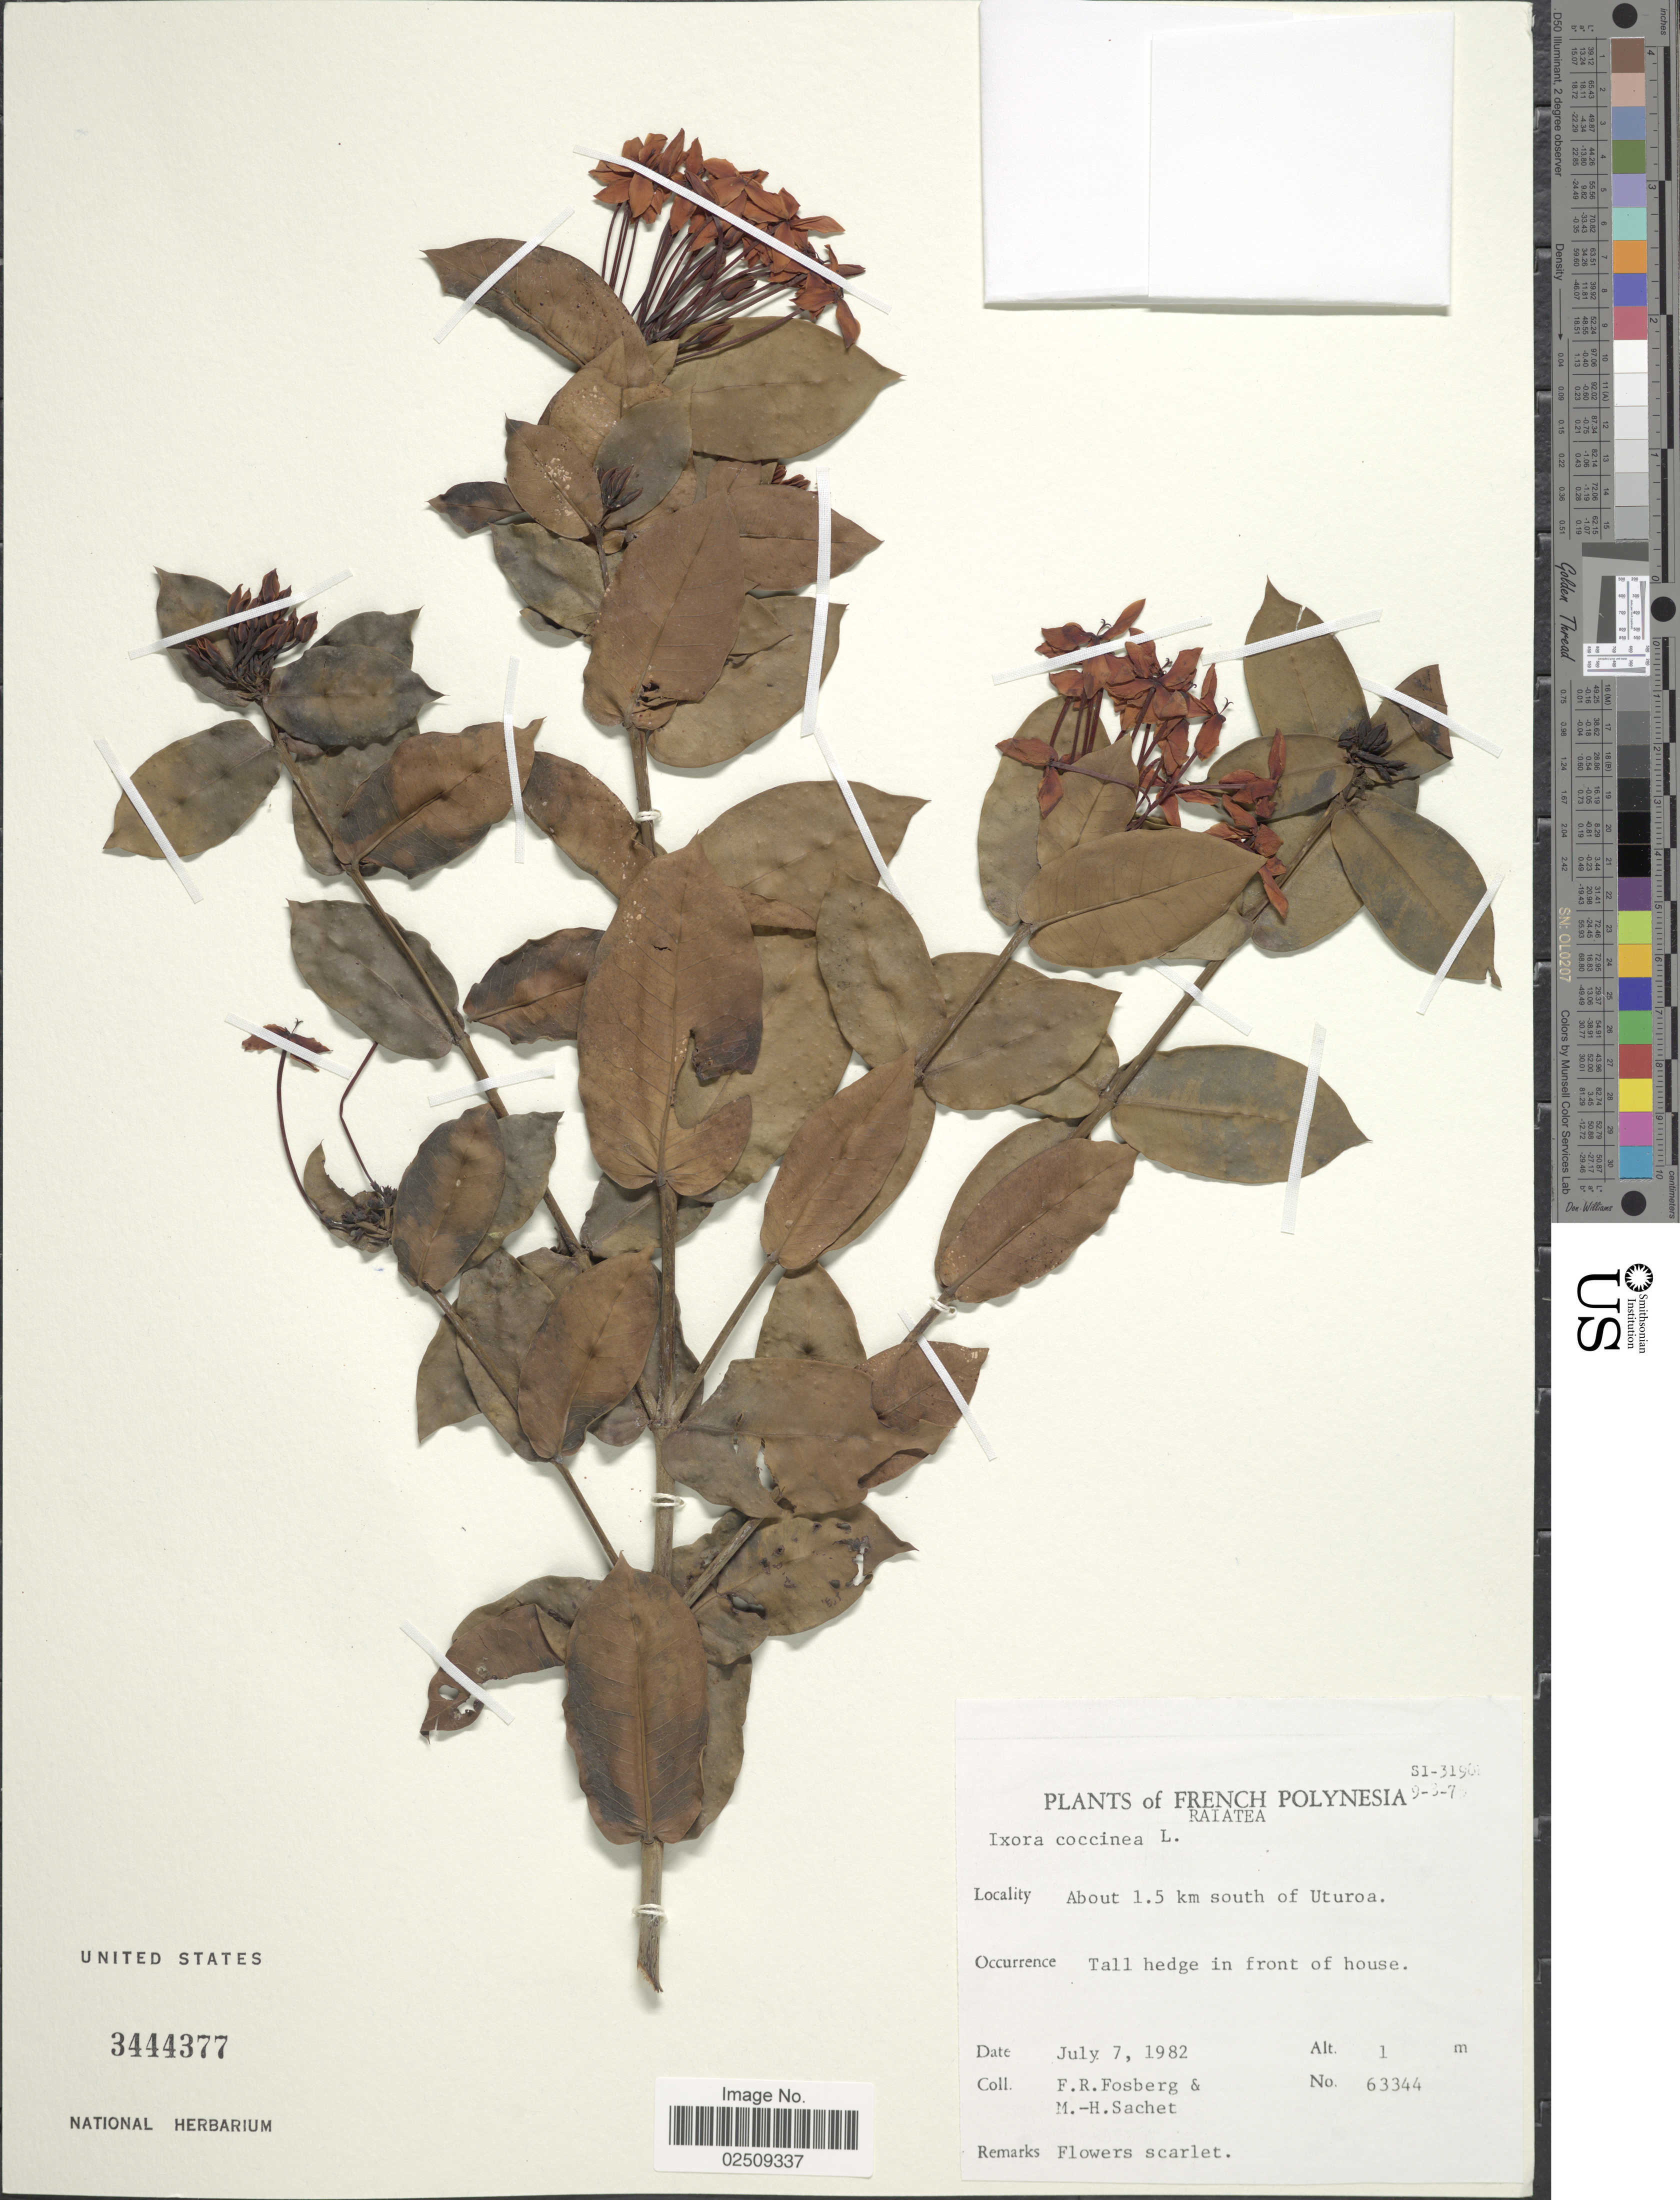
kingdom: Plantae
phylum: Tracheophyta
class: Magnoliopsida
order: Gentianales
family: Rubiaceae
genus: Ixora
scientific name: Ixora coccinea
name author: L.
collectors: F. R. Fosberg & M.-H. Sachet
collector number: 63344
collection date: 1982-07-07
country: French Polynesia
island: Raiatea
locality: Raiatea. About 1.5 km south of Uturoa.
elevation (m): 1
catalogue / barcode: US 3444377